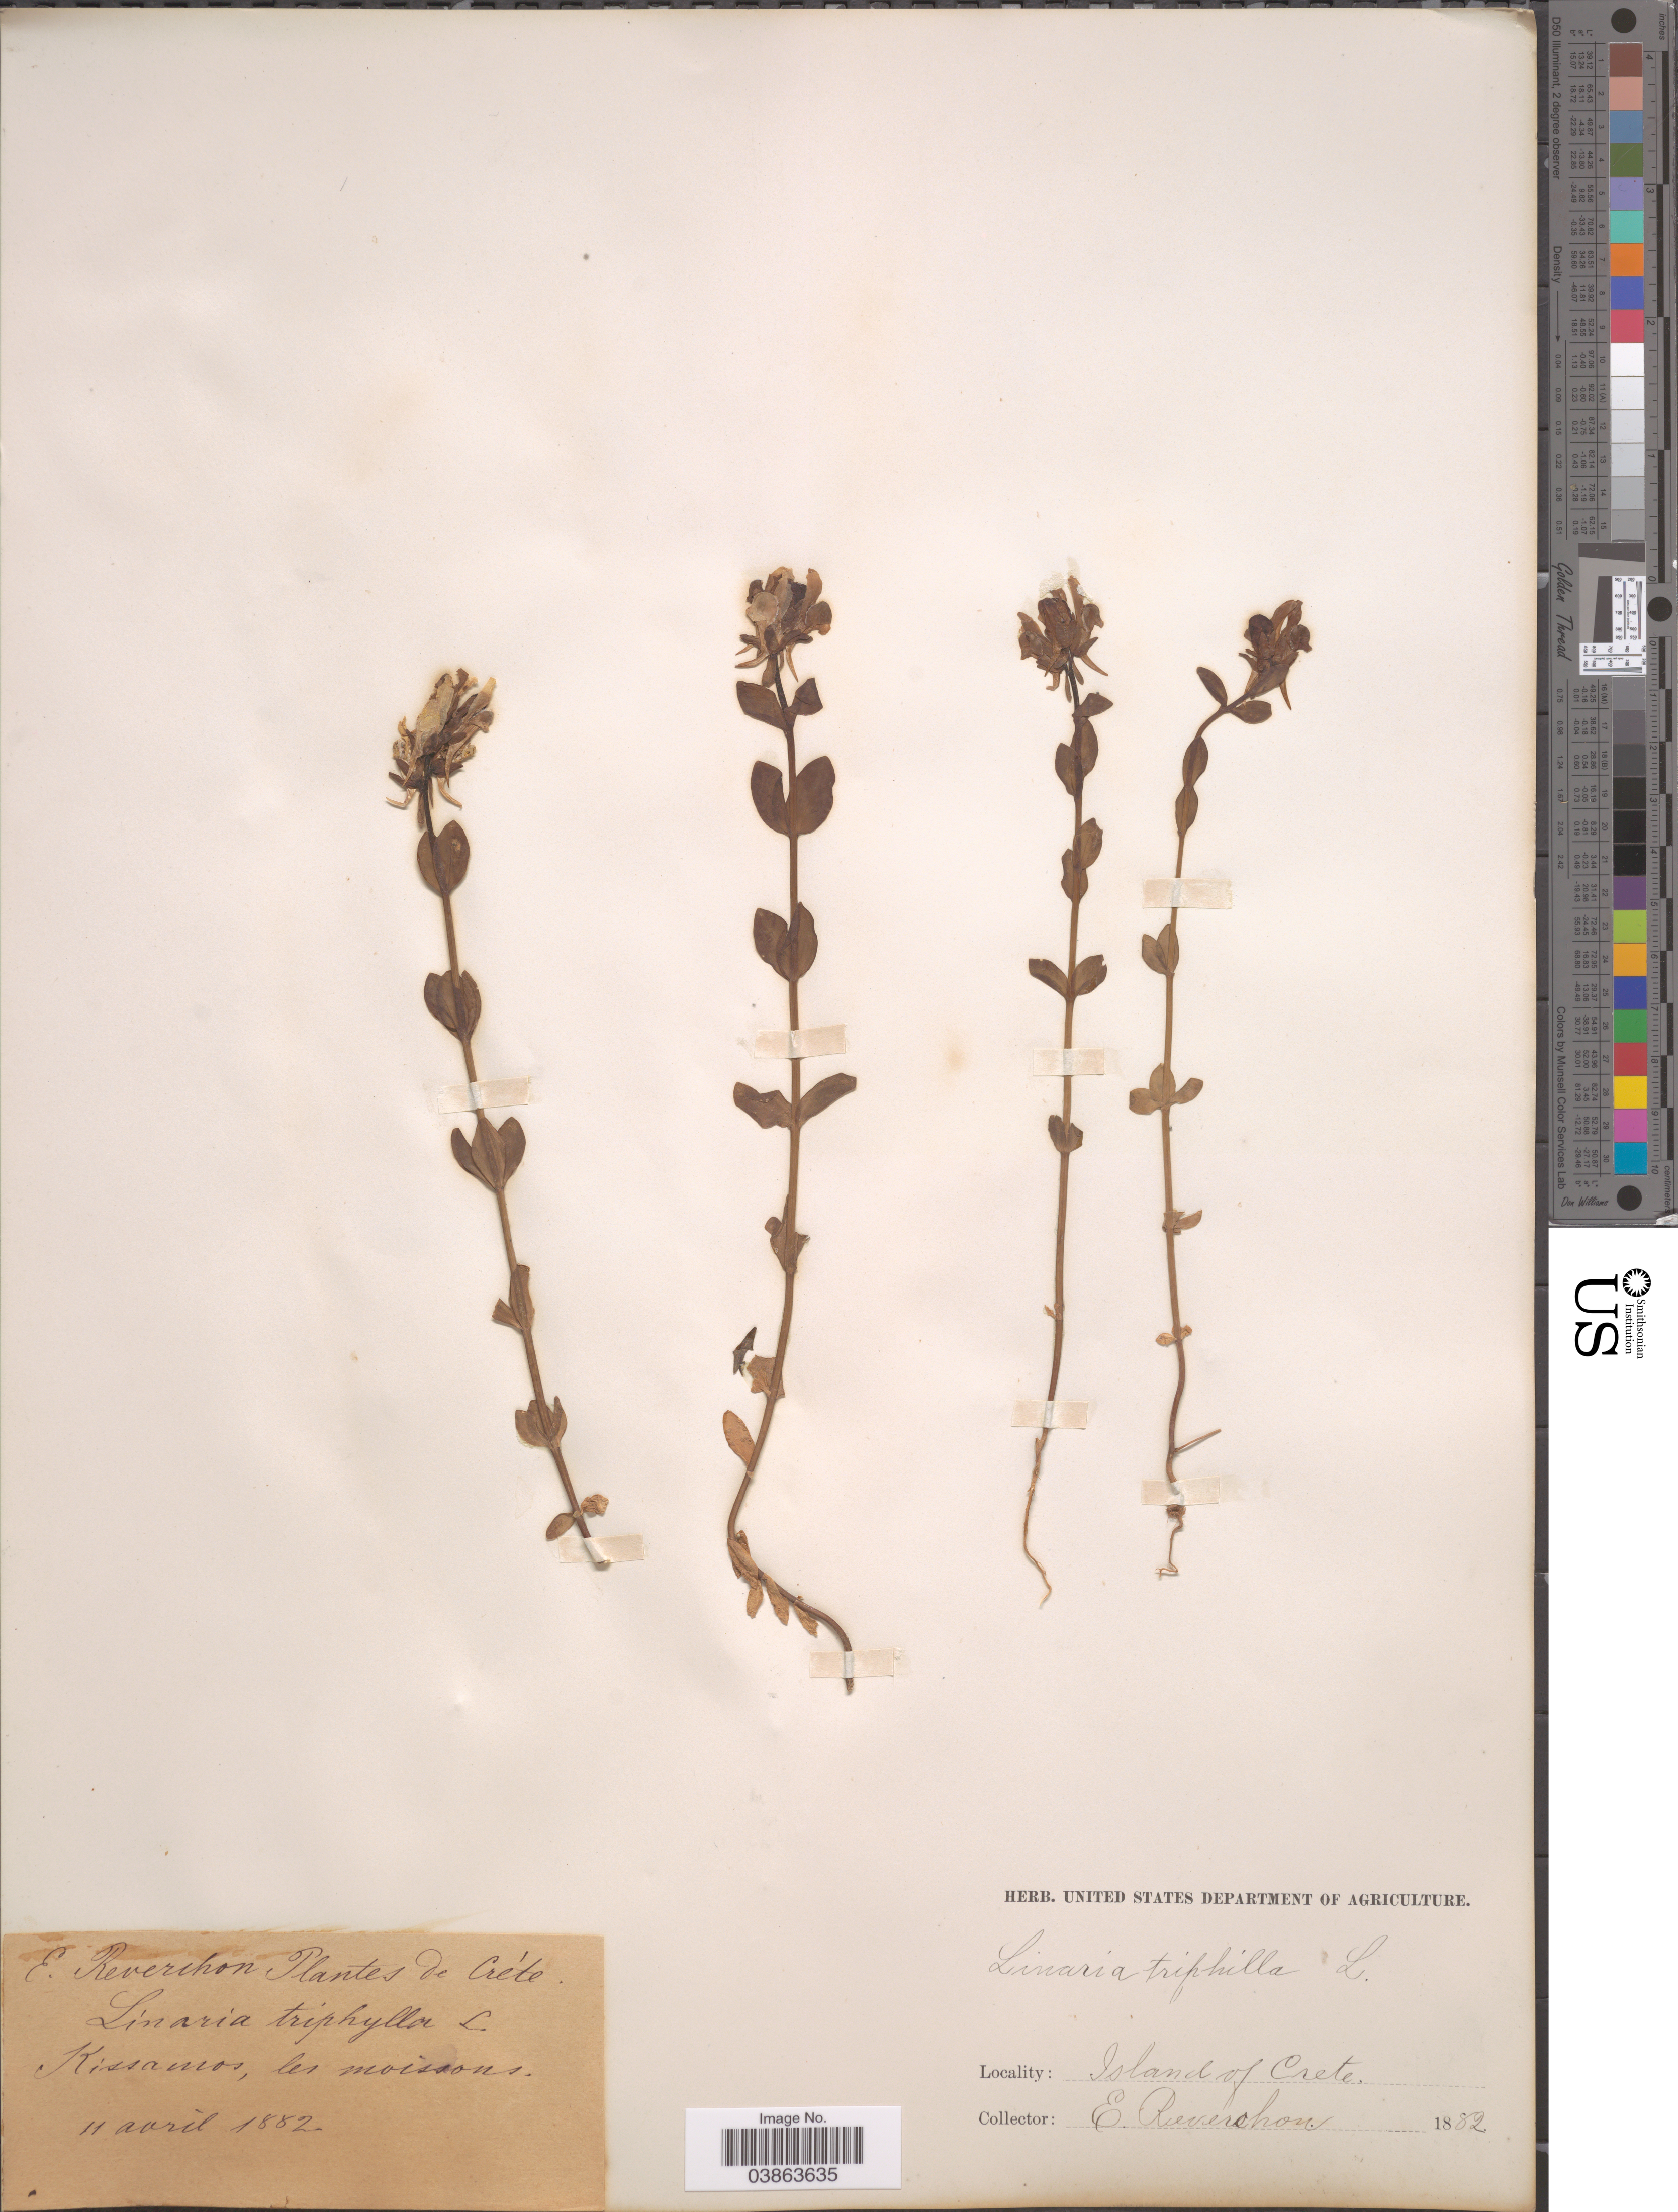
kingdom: Plantae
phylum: Tracheophyta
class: Magnoliopsida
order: Lamiales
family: Plantaginaceae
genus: Linaria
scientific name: Linaria triphylla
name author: (L.) Mill.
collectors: E. Reverchon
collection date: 1882-04-11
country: Greece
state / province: Crete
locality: Kissamo. Island of Crete.